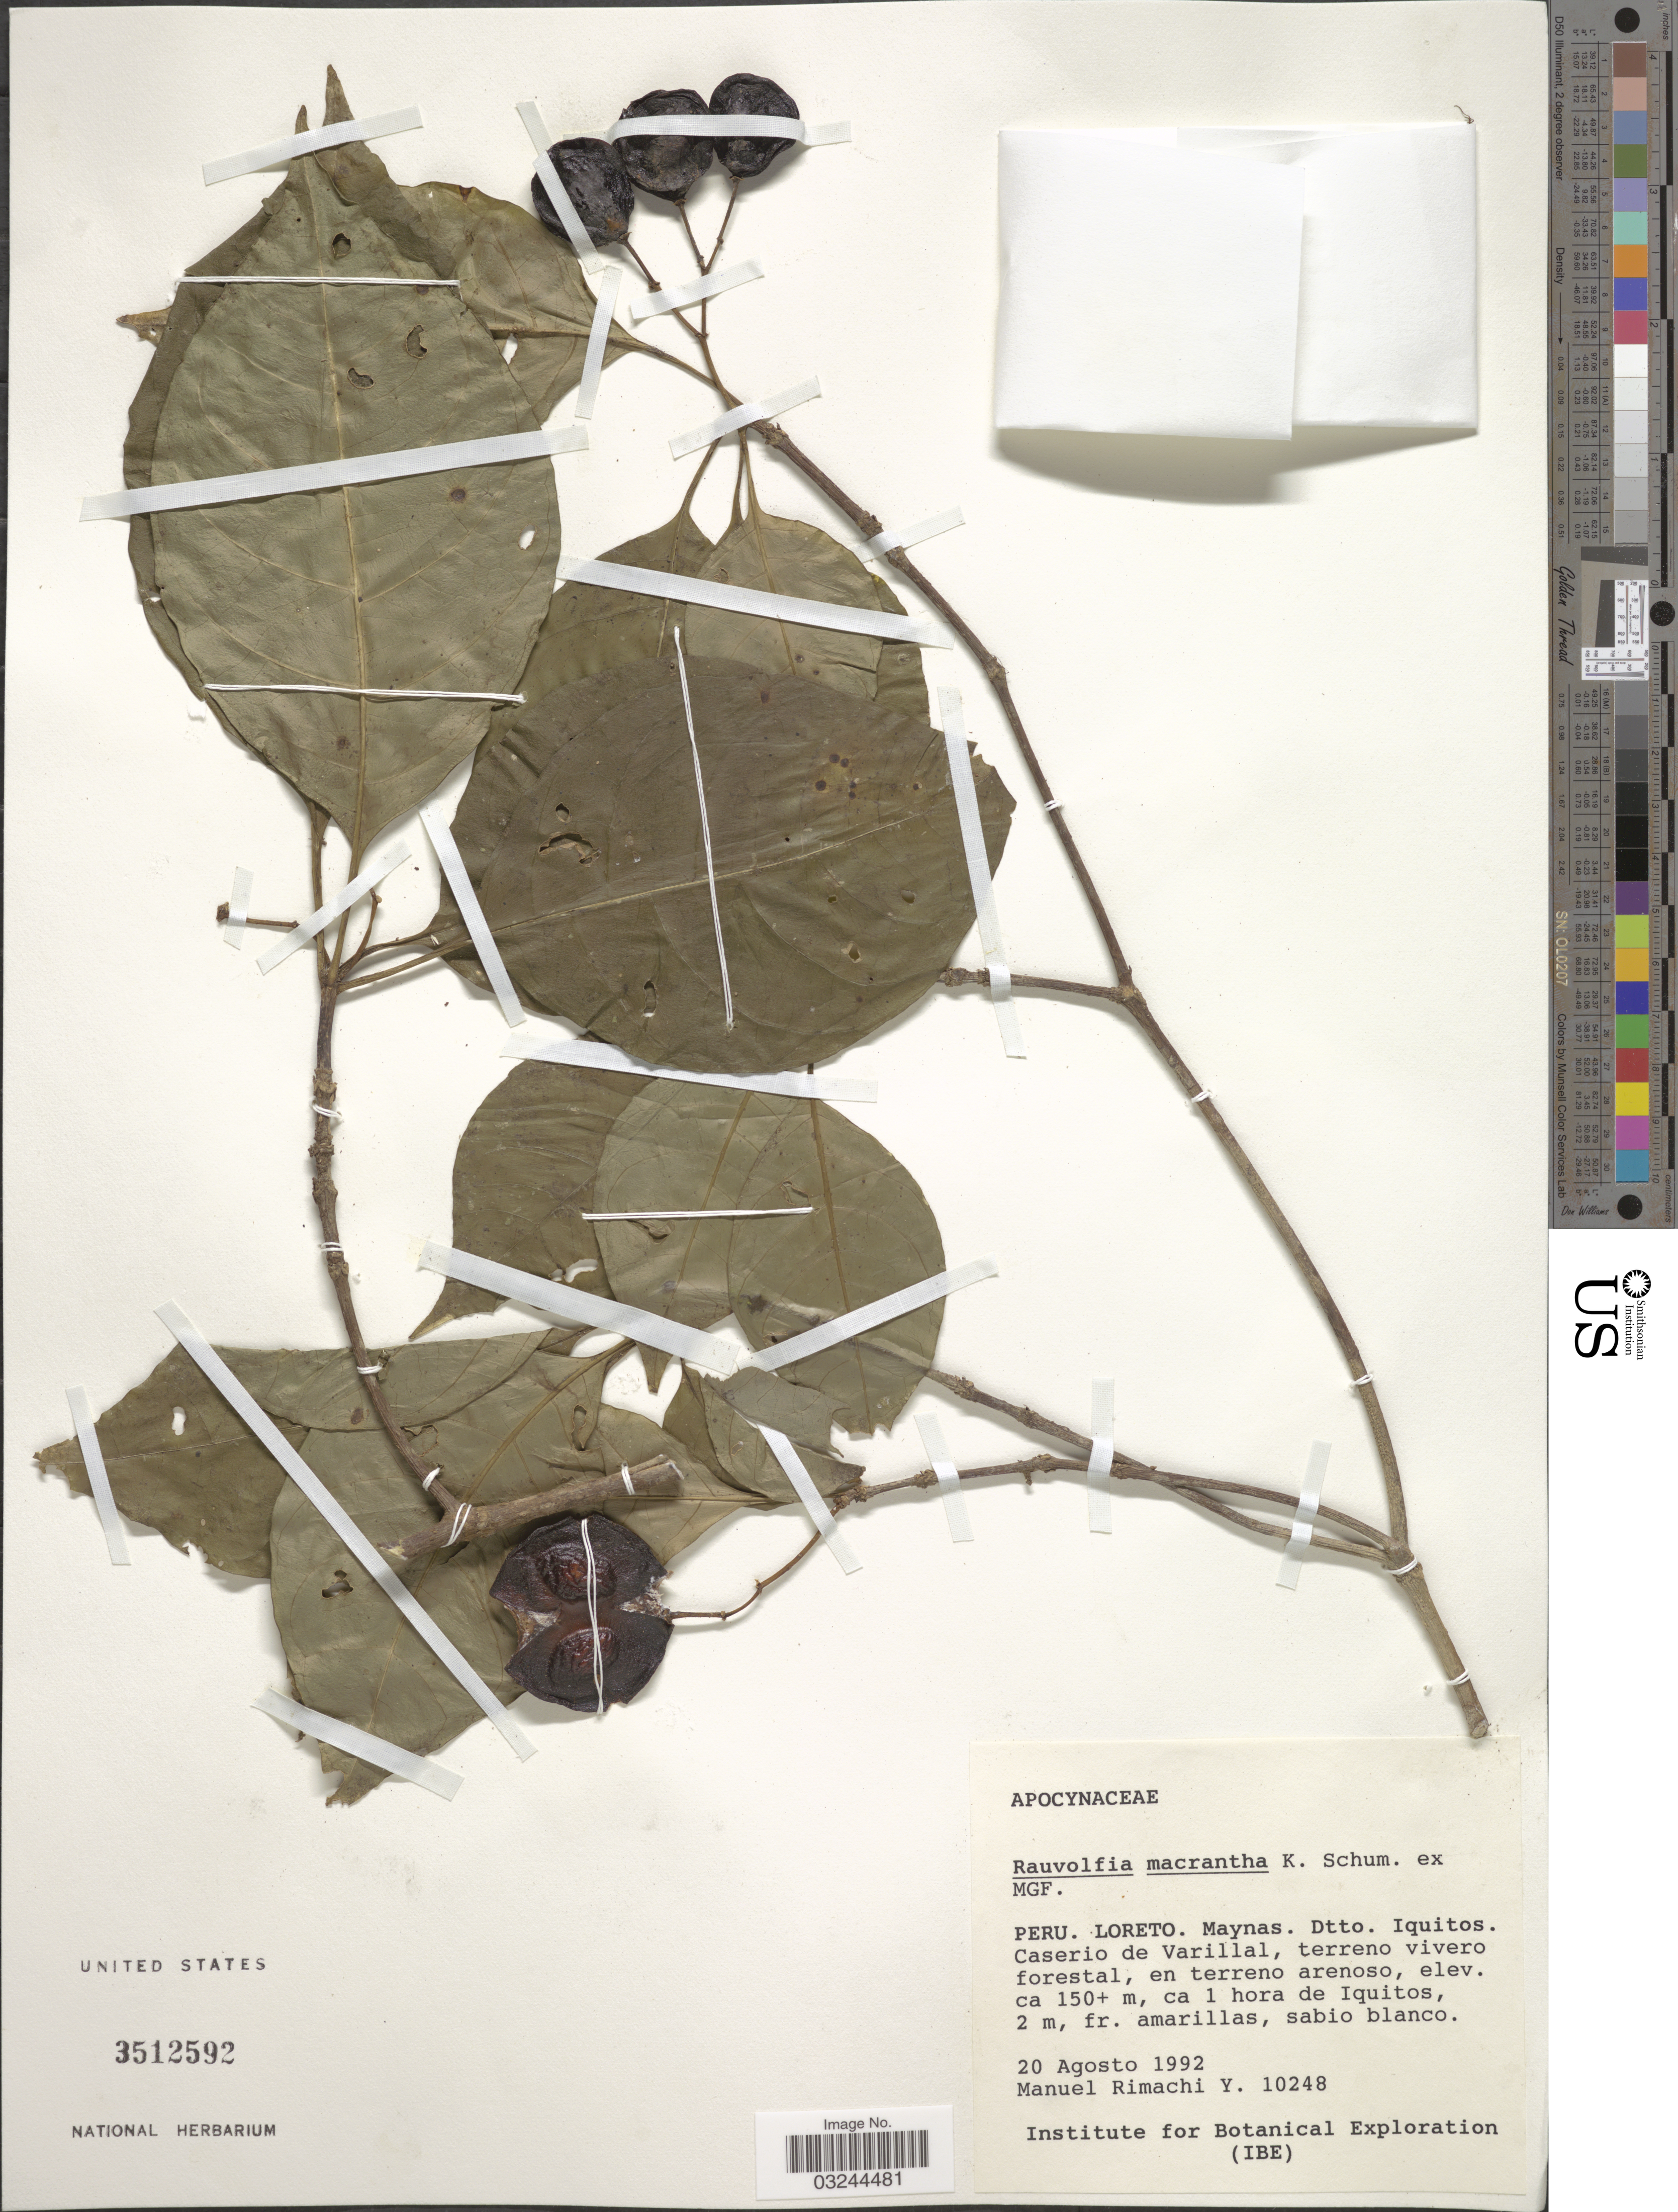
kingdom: Plantae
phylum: Tracheophyta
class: Magnoliopsida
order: Gentianales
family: Apocynaceae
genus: Rauvolfia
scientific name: Rauvolfia macrantha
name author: K. Schum. ex Markgr.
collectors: M. Rimachi Y.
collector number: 10248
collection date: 1992-08-20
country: Peru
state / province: Loreto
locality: Maynas. Dtto. Iquitos. Caserio de Varillal, terreno vivero forestal, en terreno arenoso, ca 1 hora de Iquitos.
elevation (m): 150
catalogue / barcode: US 3512592